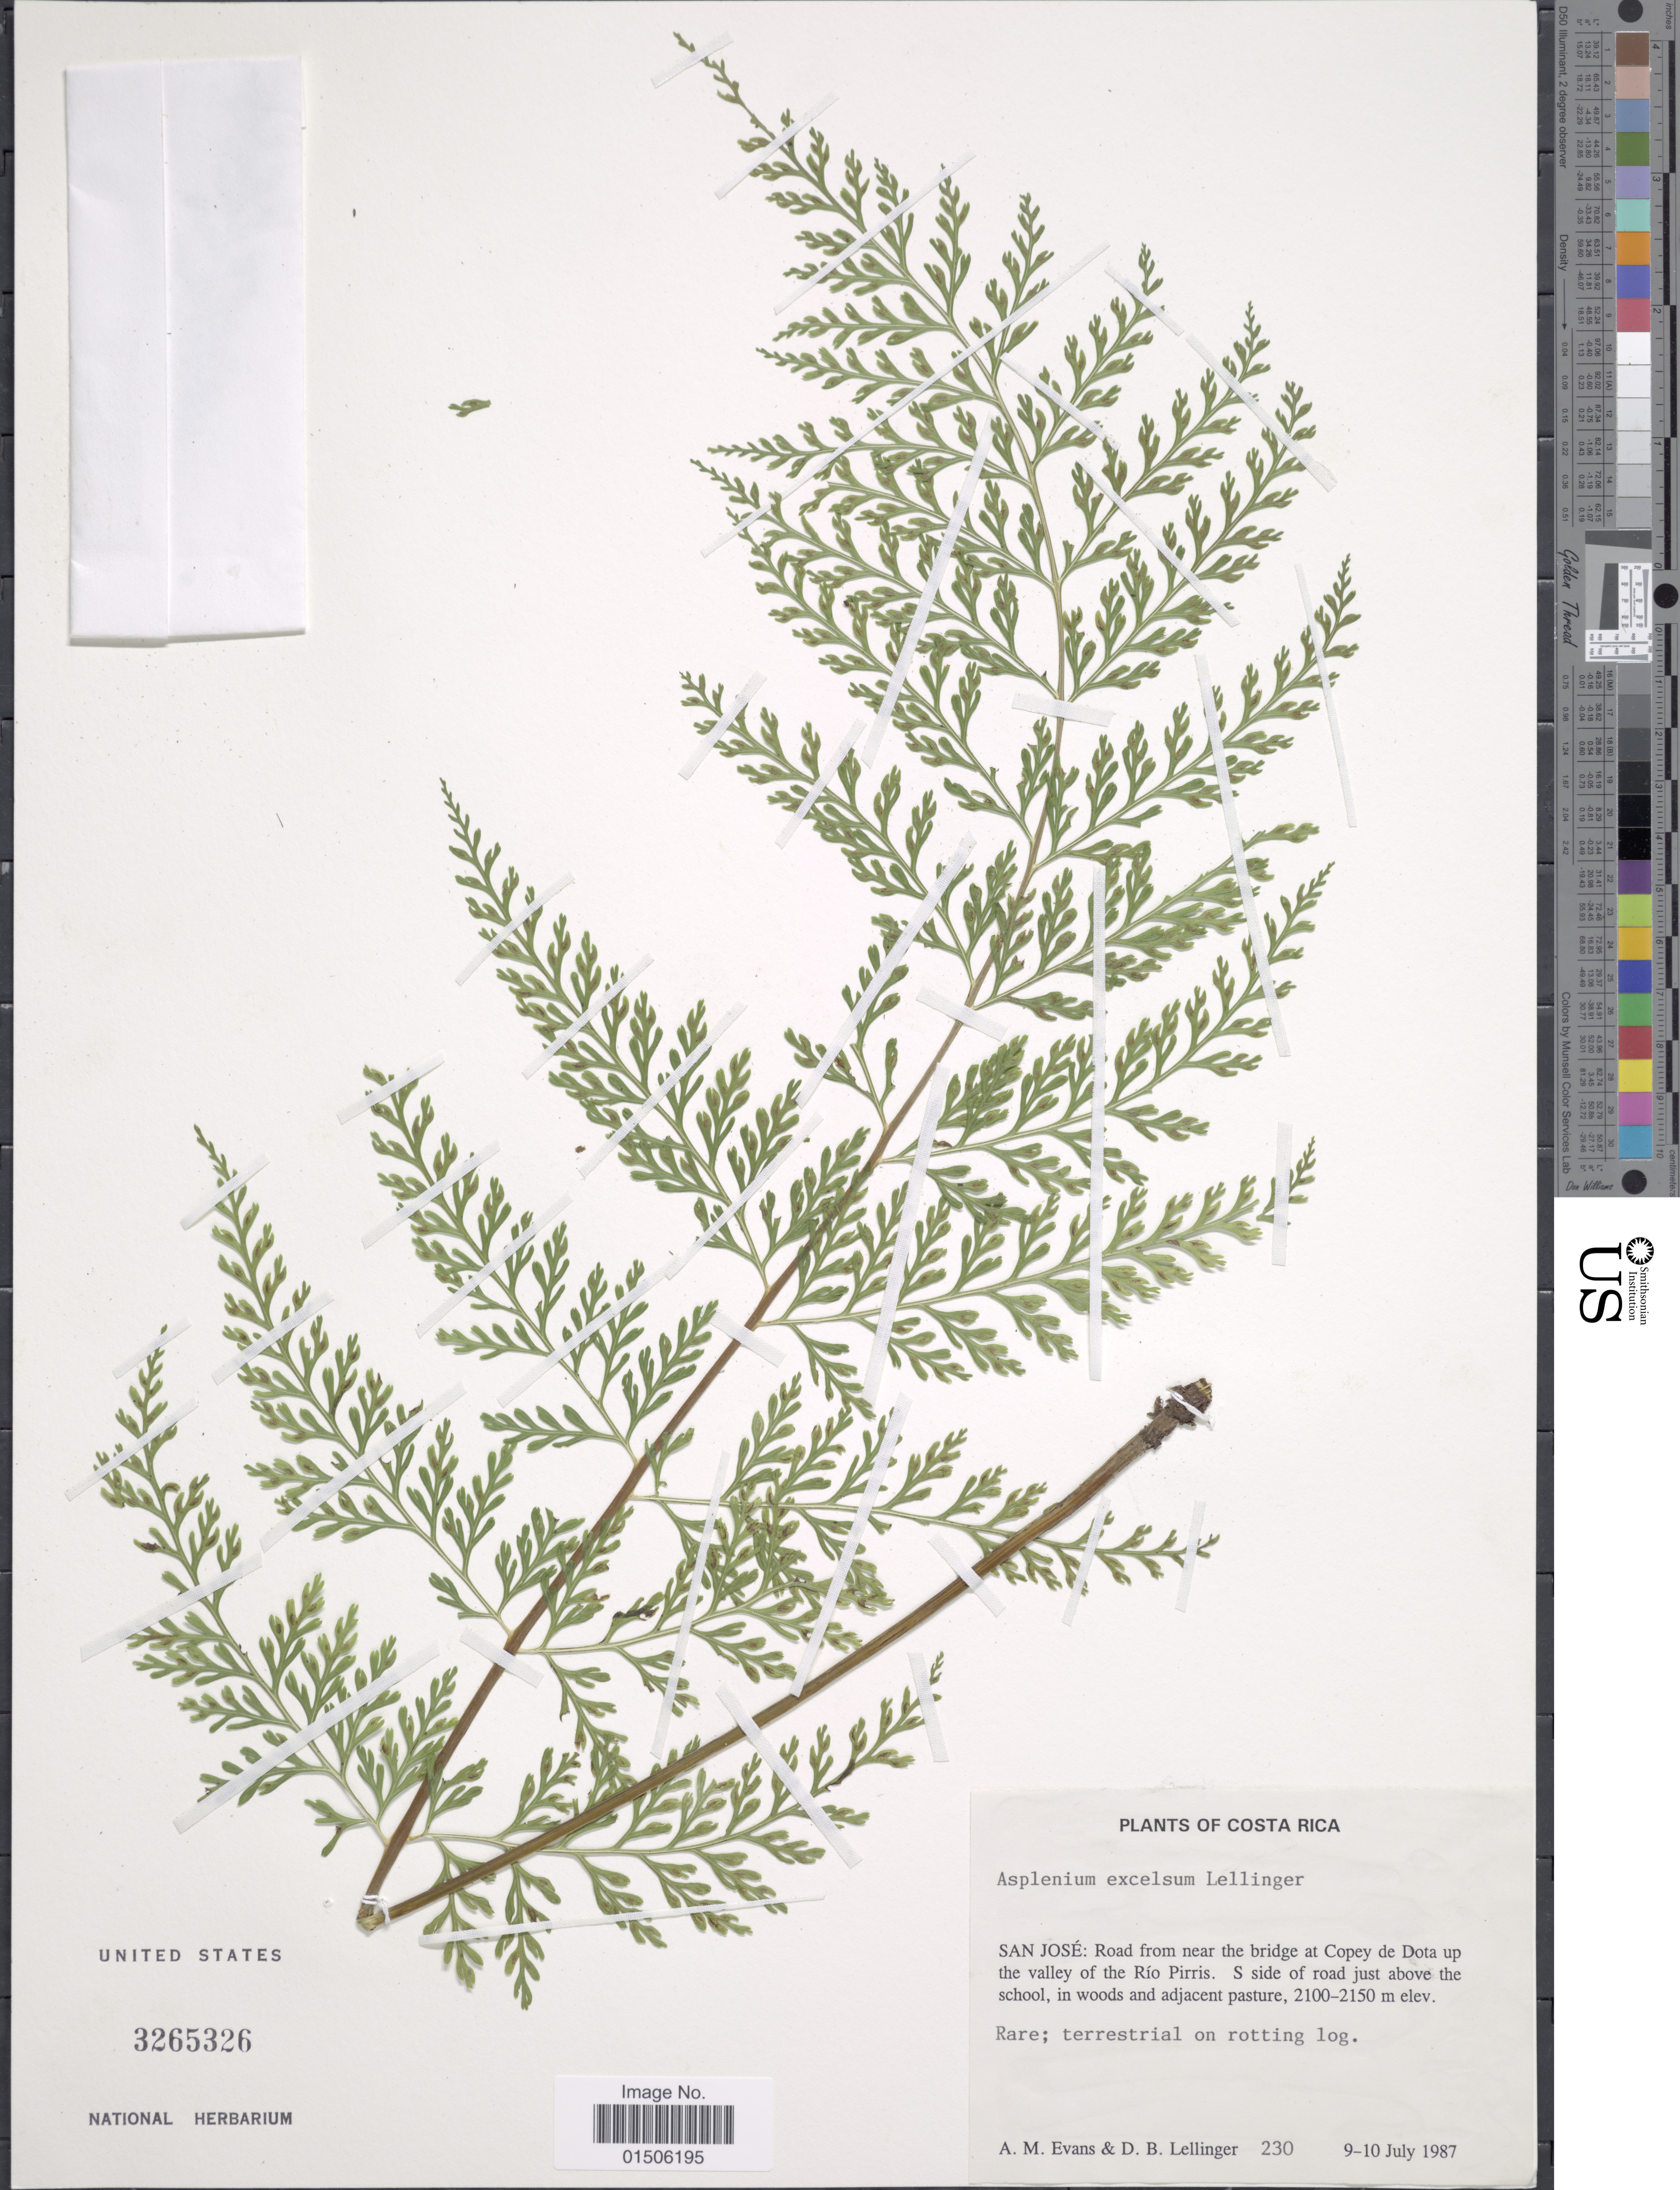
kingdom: Plantae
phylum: Tracheophyta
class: Polypodiopsida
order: Polypodiales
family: Aspleniaceae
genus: Asplenium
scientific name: Asplenium excelsum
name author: Lellinger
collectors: A. M. Evans & D. B. Lellinger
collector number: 230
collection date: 1987-07-09/1987-07-10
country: Costa Rica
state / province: San José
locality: Road from near the bridge at Copey de Dota up the valley of the Río Pirris, S side of road just above the school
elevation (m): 2100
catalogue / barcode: US 3265326